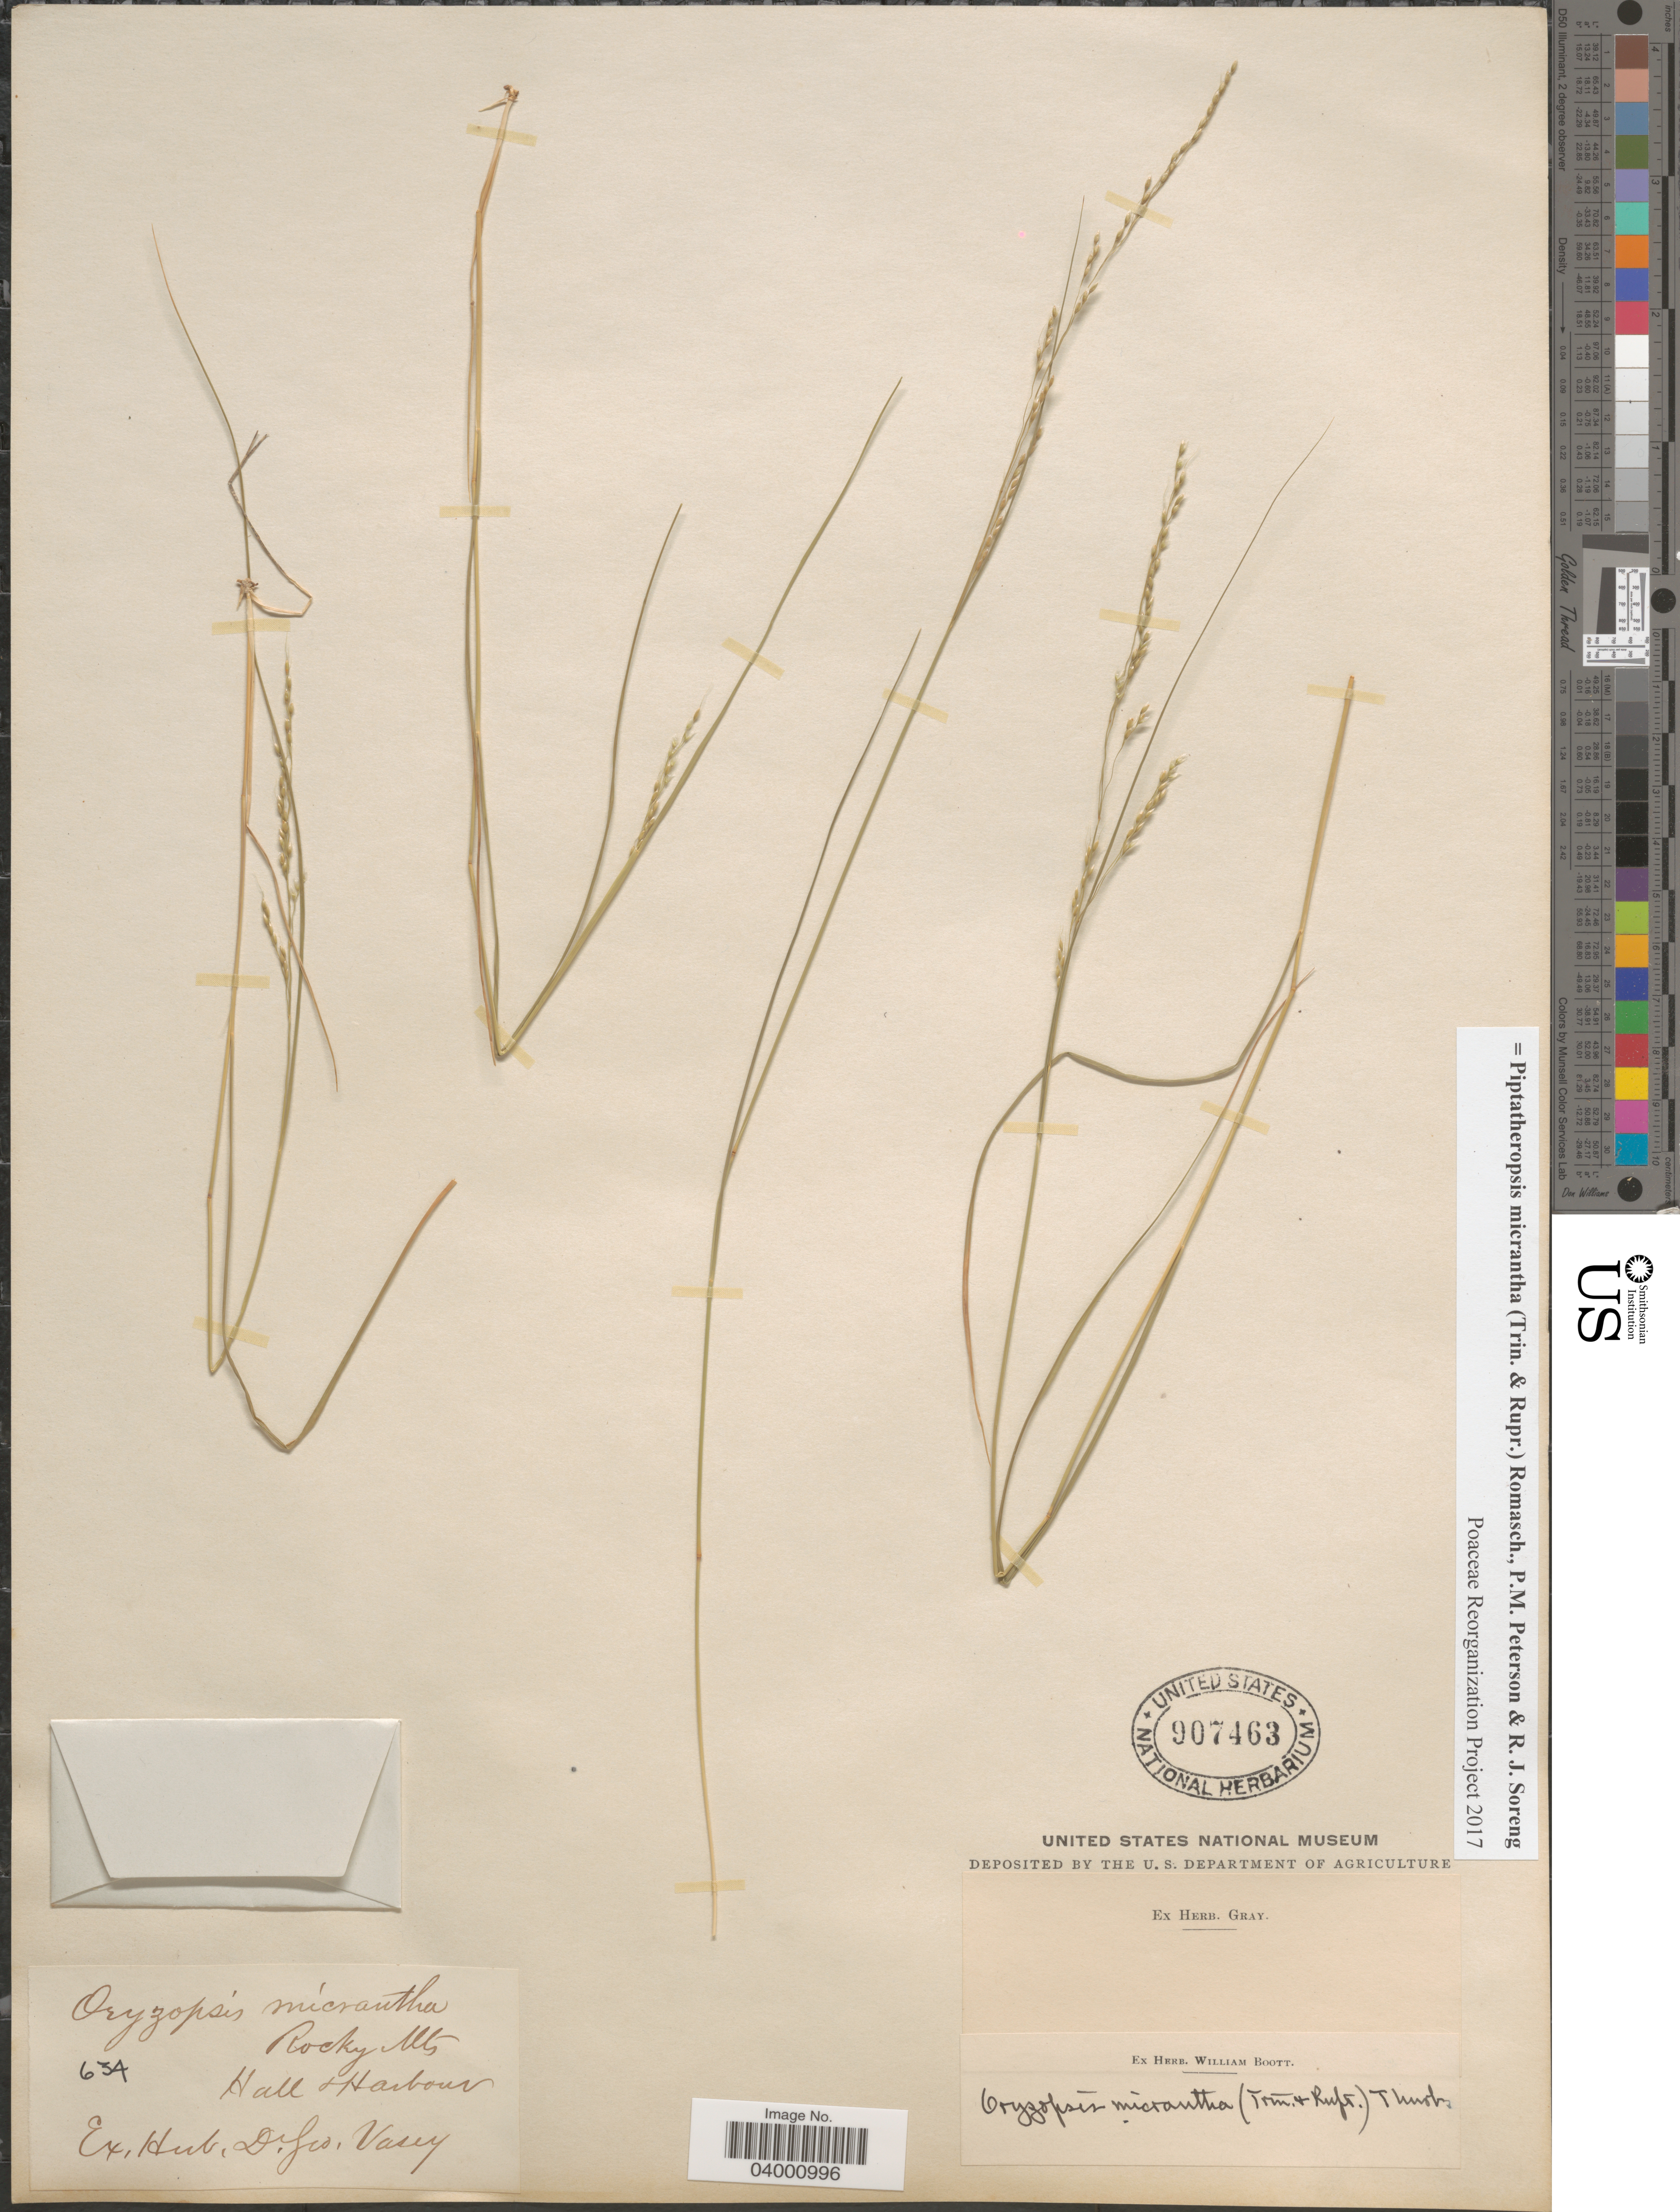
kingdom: Plantae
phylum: Tracheophyta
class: Liliopsida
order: Poales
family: Poaceae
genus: Piptatheropsis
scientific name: Piptatheropsis micrantha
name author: (Trin. & Rupr.) Romasch.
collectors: -- Hall & Harbour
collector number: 634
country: United States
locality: Rocky Mts.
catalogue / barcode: US 907463